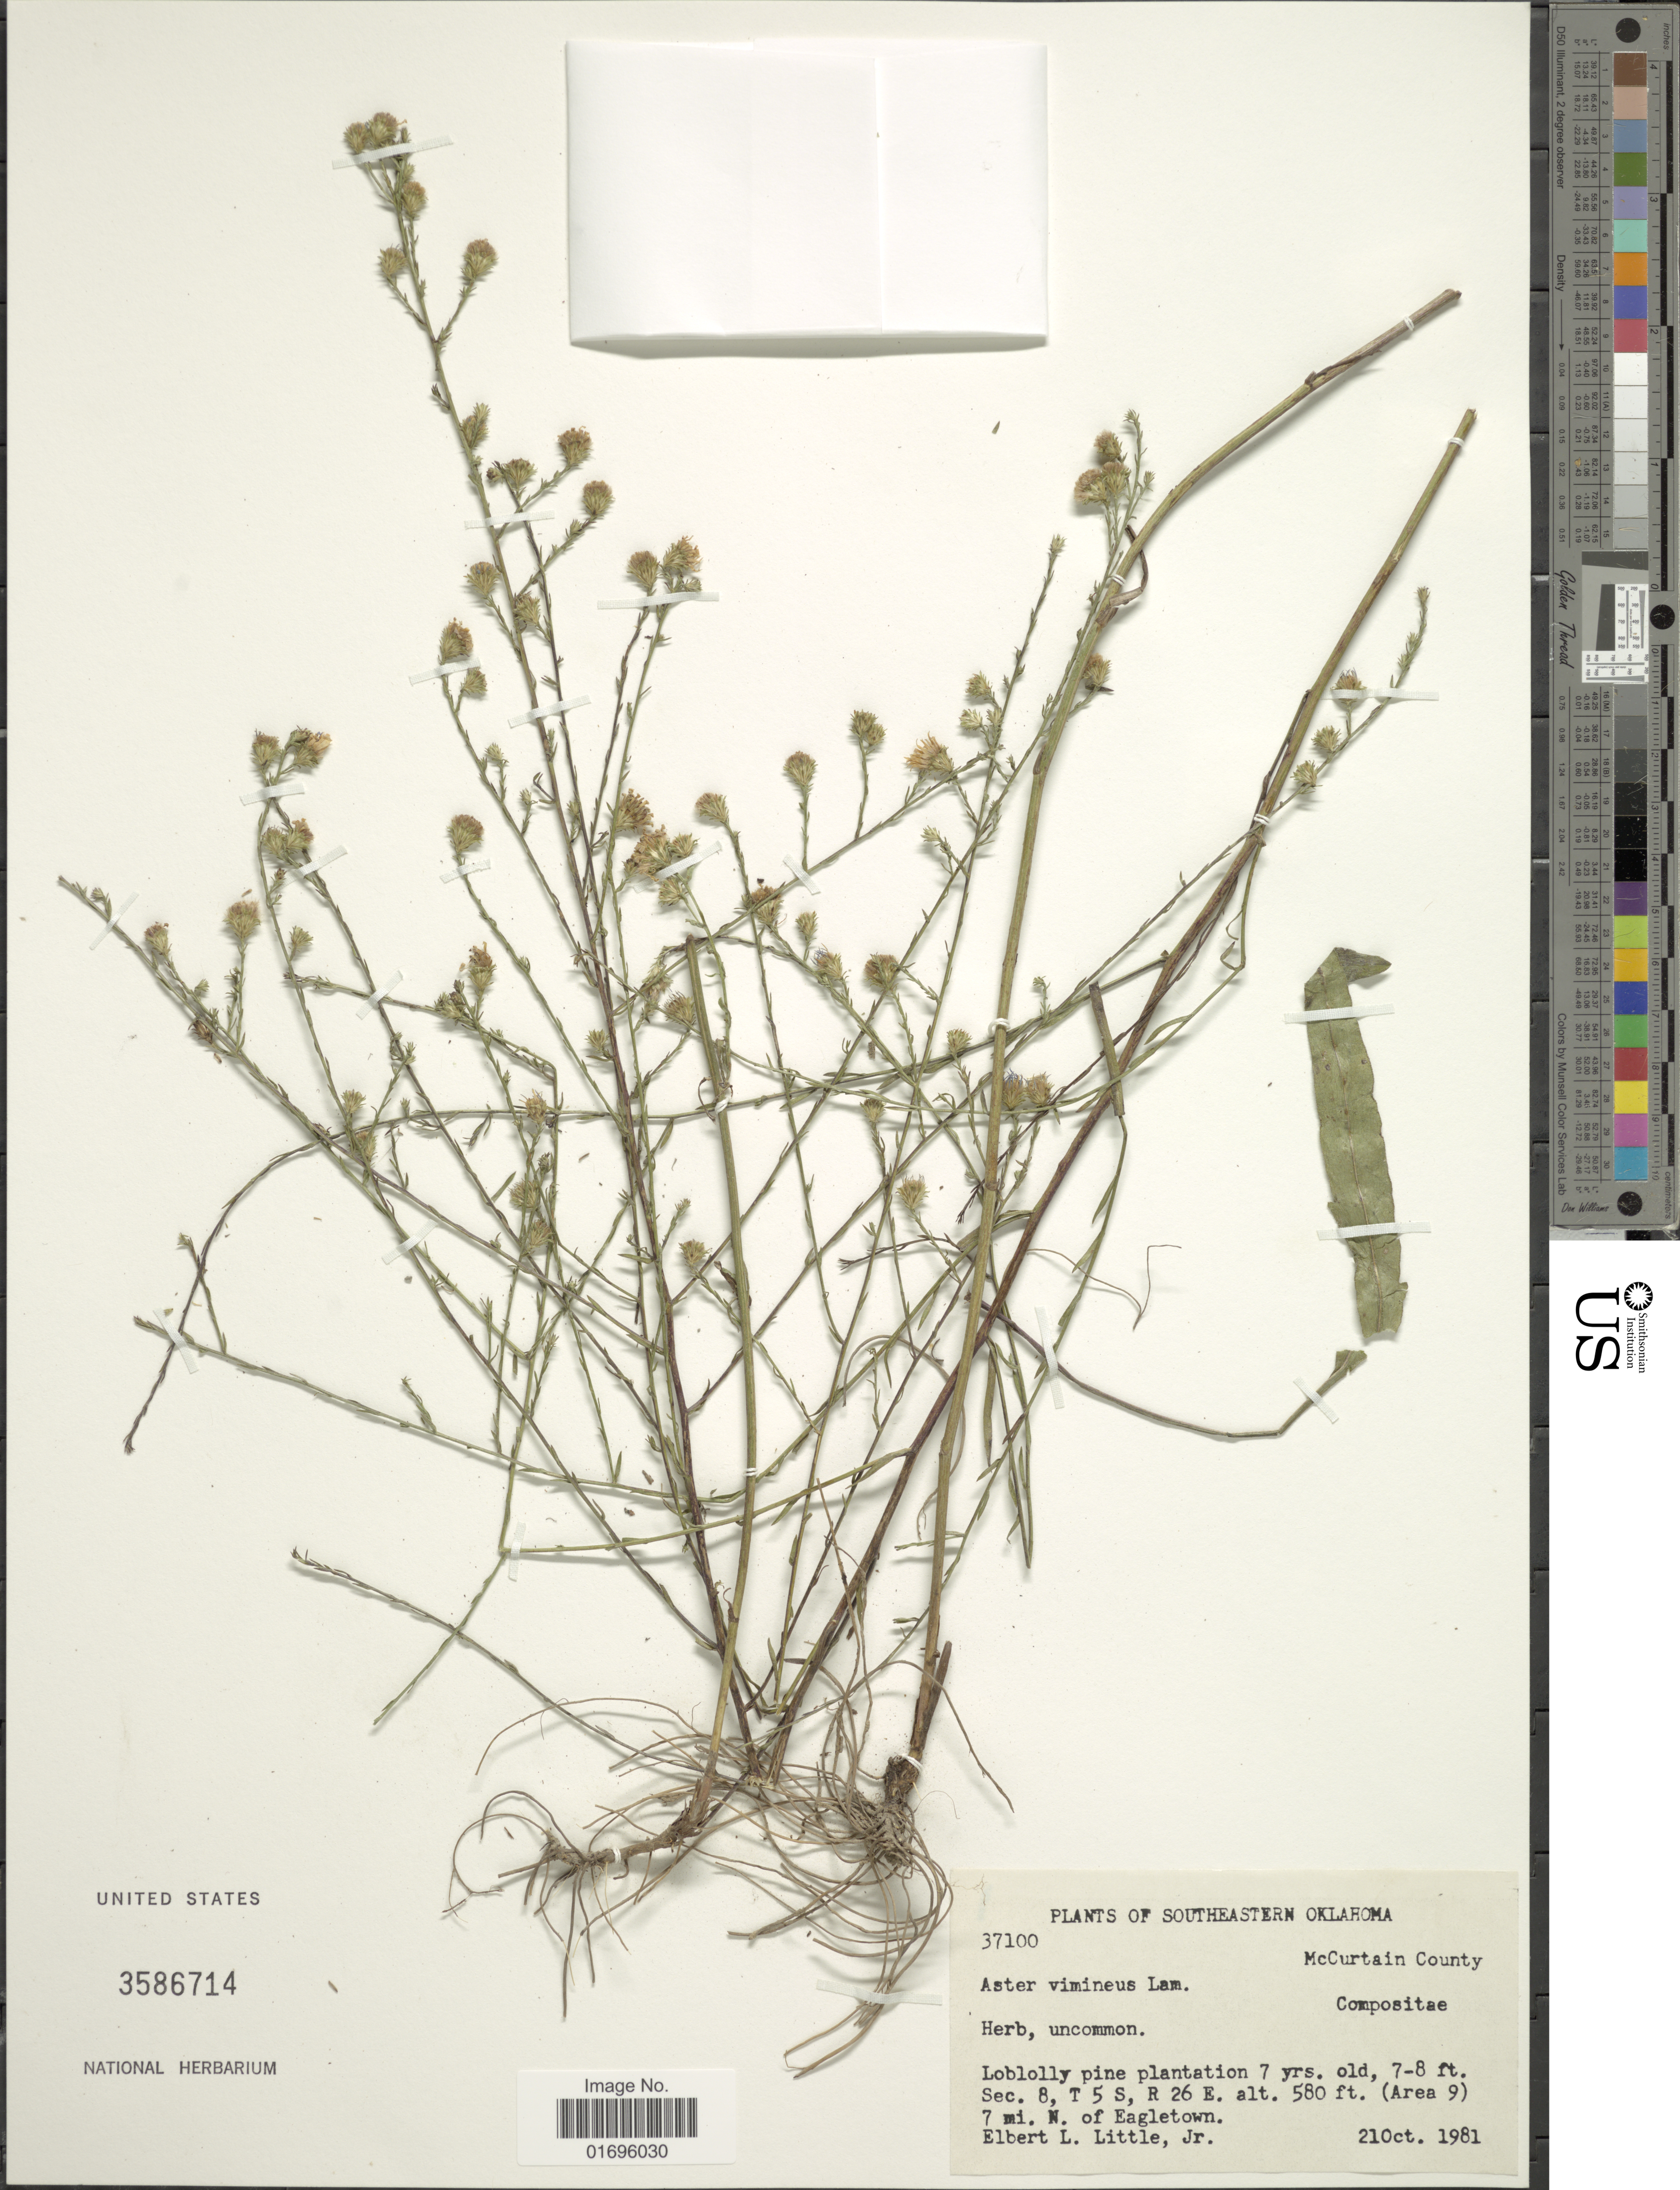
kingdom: Plantae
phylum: Tracheophyta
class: Magnoliopsida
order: Asterales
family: Asteraceae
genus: Aster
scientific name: Aster vimineus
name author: Lam.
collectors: E. L. Little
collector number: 37100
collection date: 1981-10-21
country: United States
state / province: Oklahoma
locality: Southeastern Oklahoma. McCurtain County. Sec. 8, T 5 S, R 26 E (Area 9). 7 mi. N. of Eagletown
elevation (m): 177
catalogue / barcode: US 3586714